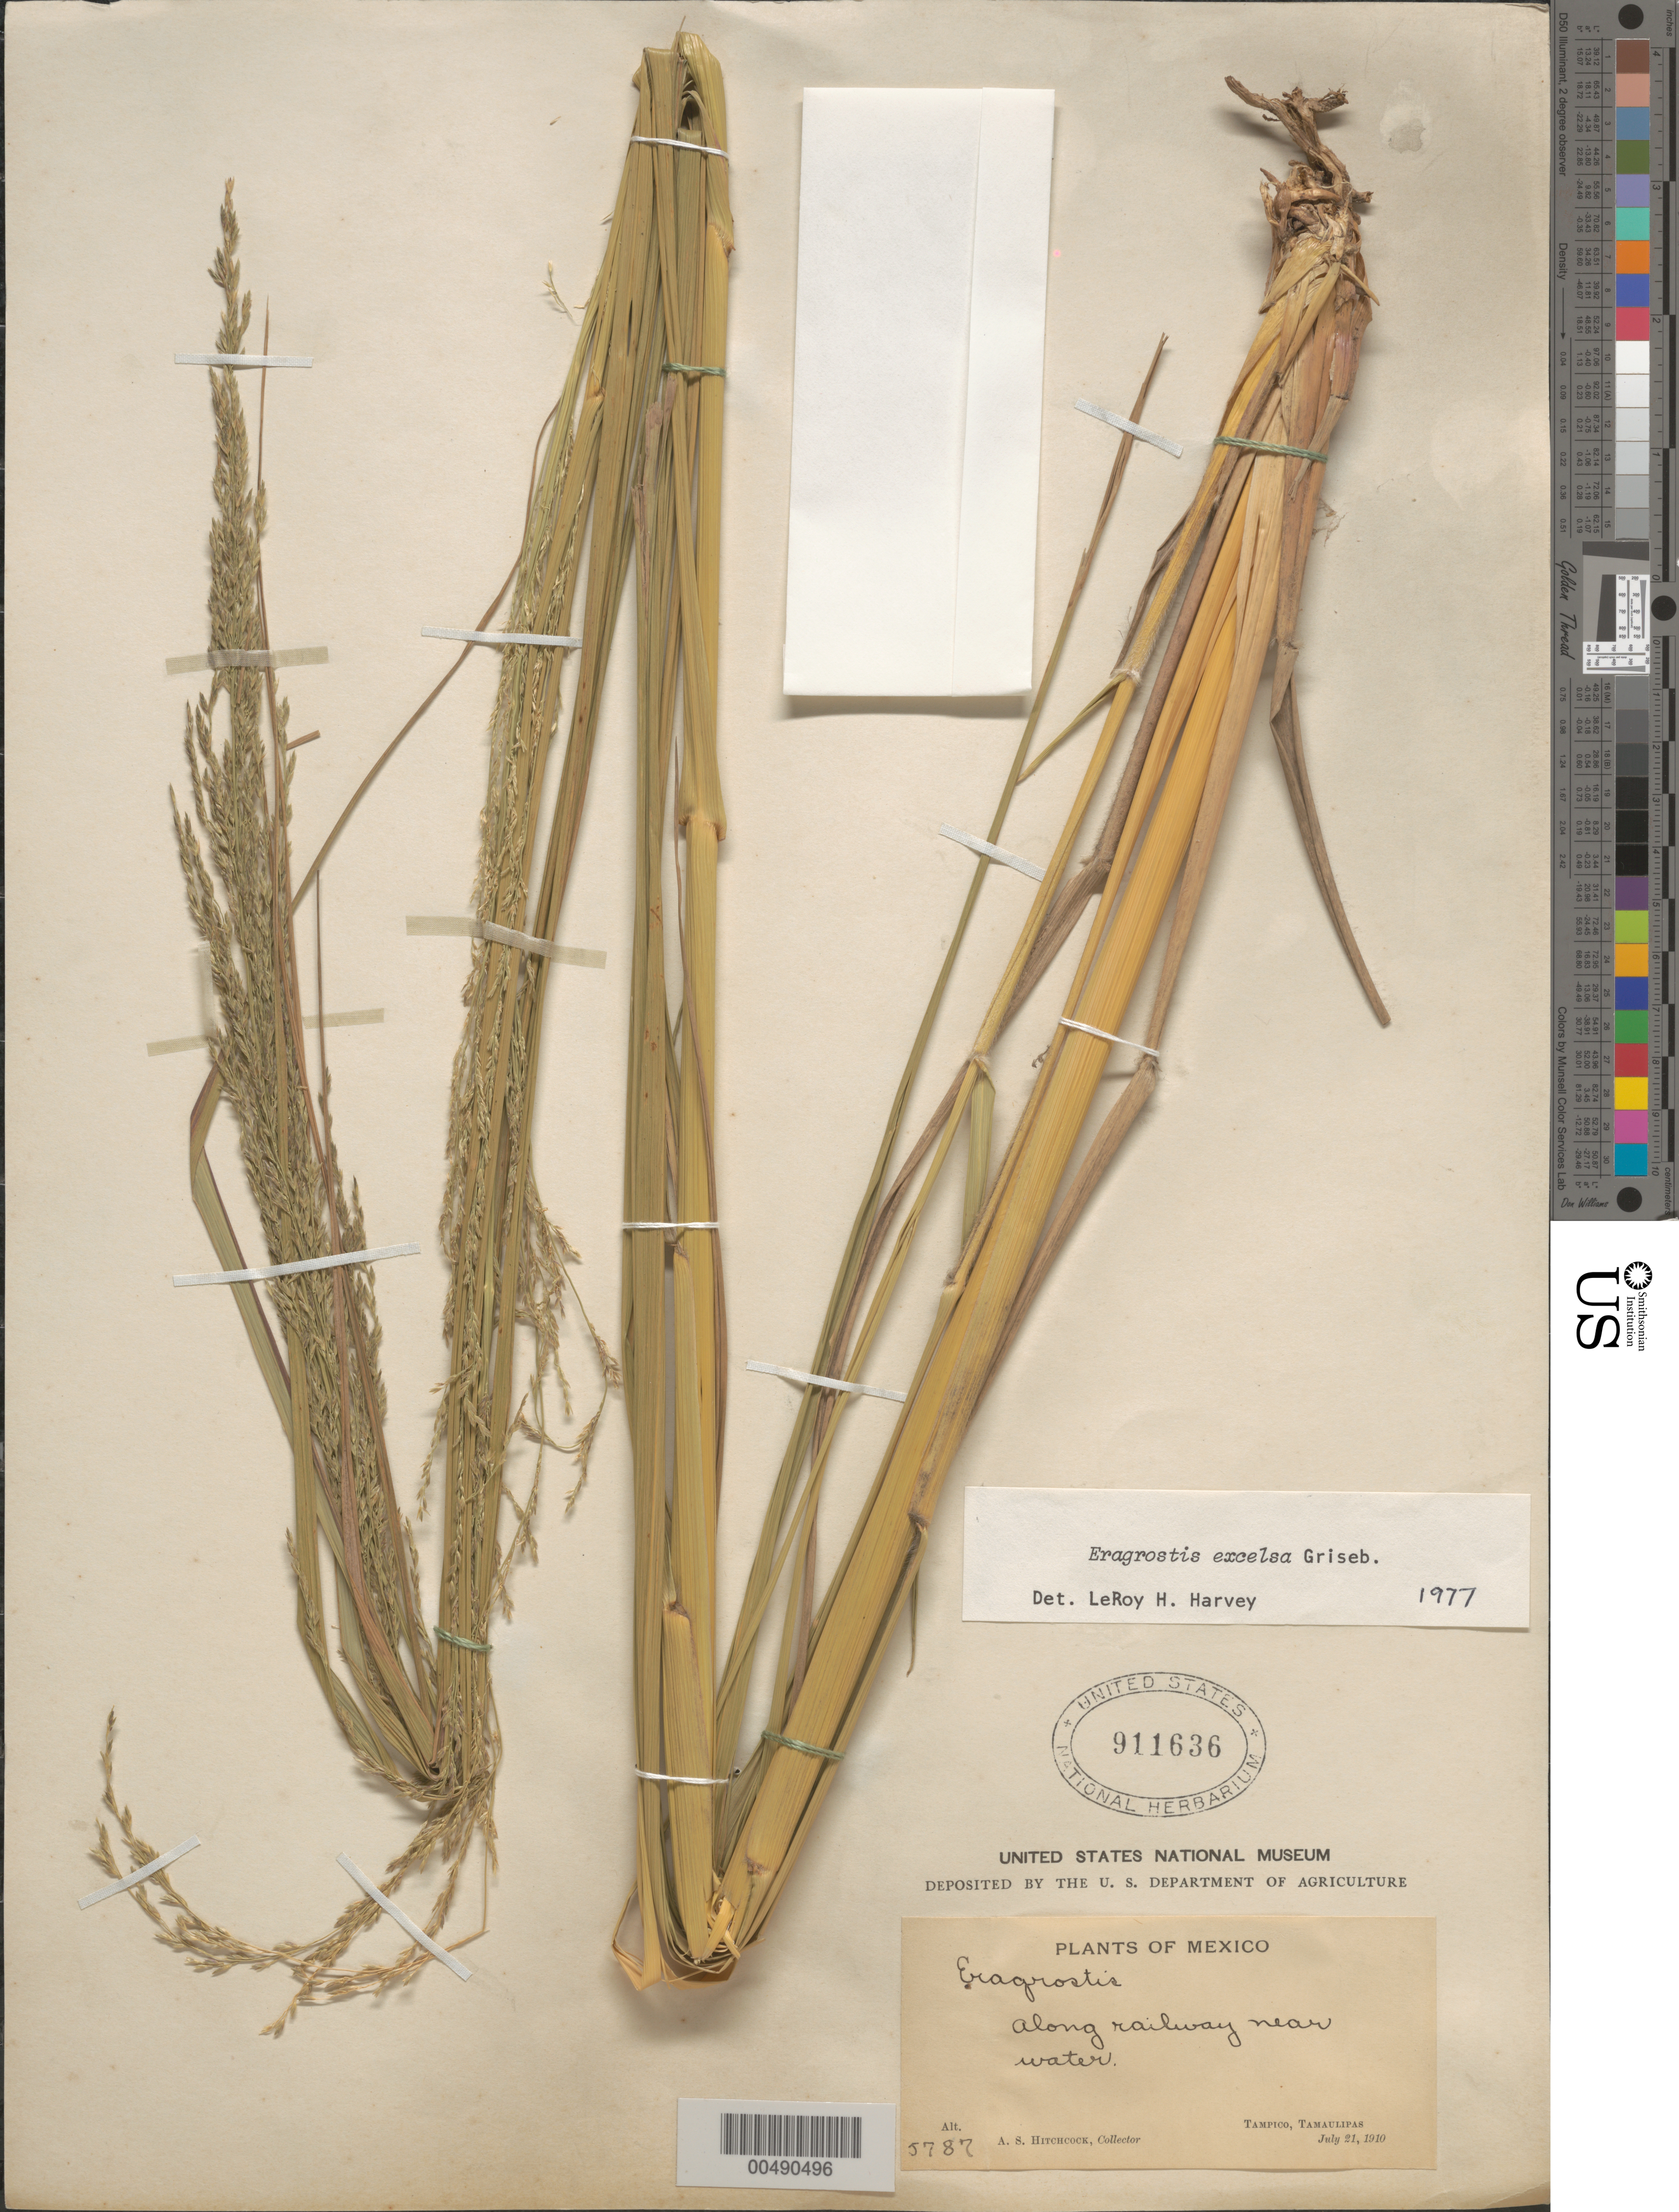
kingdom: Plantae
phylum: Tracheophyta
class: Liliopsida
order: Poales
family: Poaceae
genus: Eragrostis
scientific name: Eragrostis excelsa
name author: Griseb.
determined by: Harvey, L. H.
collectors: A. S. Hitchcock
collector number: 5787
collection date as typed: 21 Jul 1910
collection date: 1910-07-21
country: Mexico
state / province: Tamaulipas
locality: Tampico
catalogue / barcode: US 911636